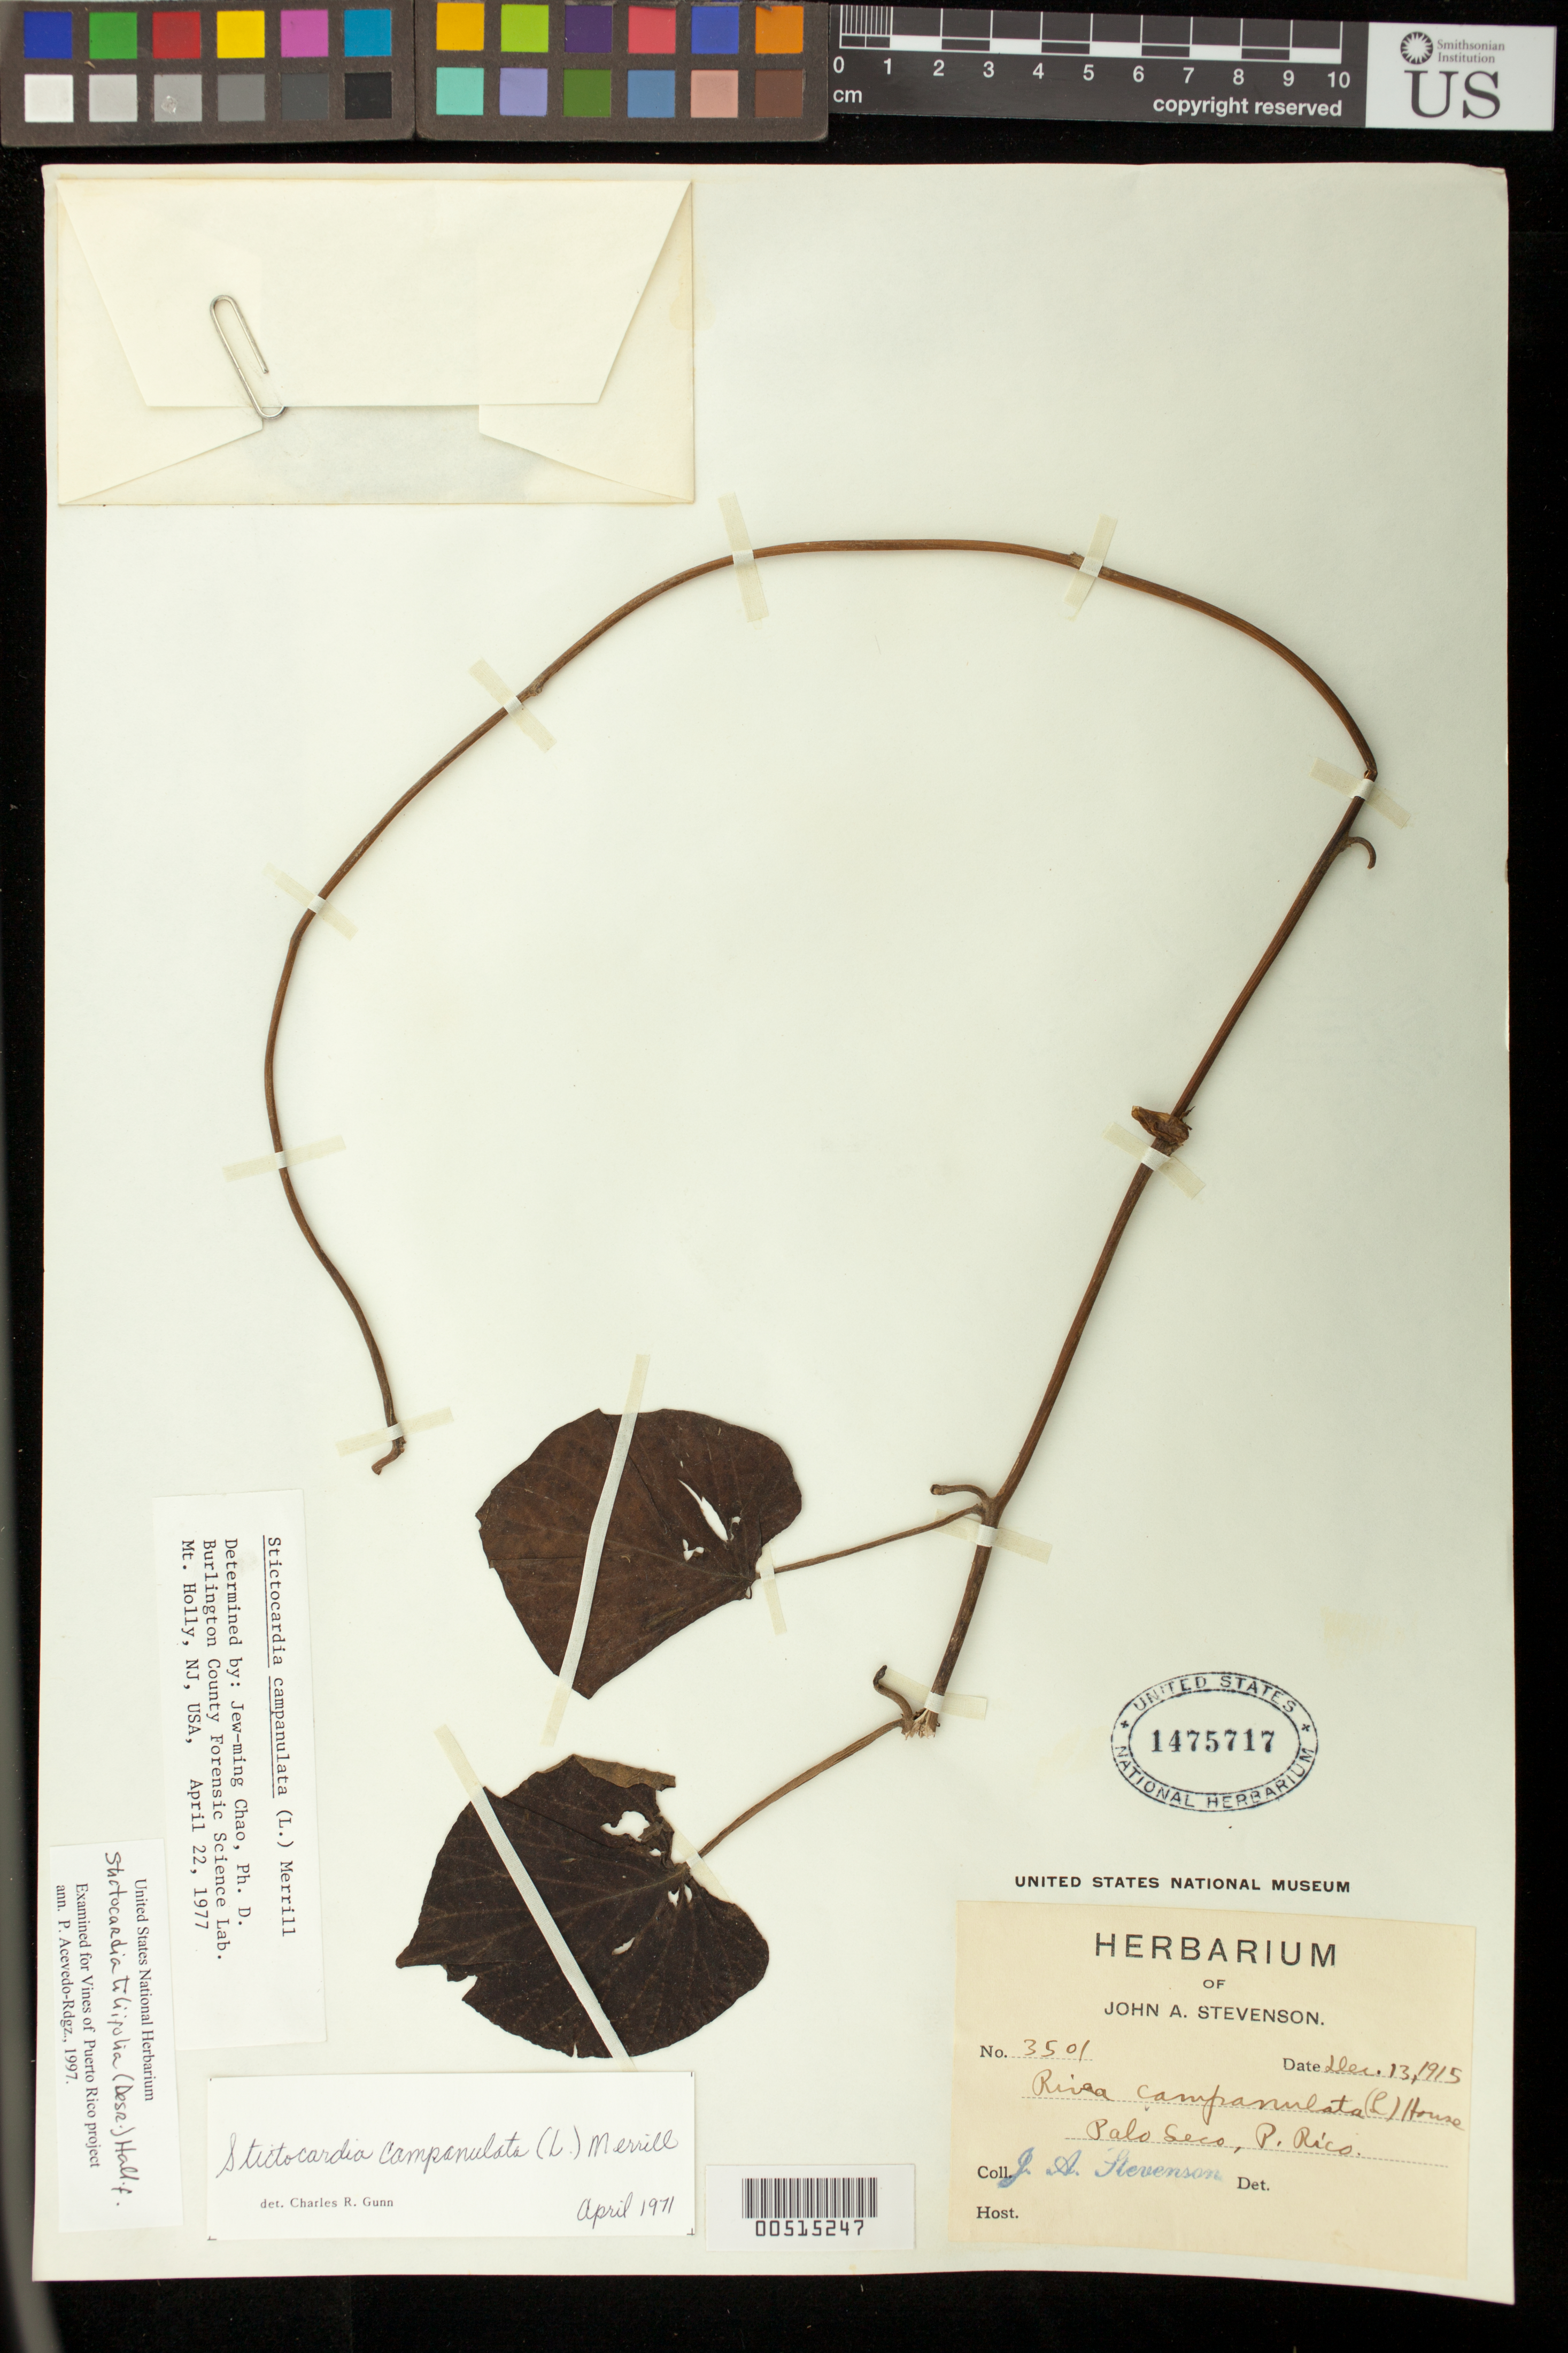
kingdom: Plantae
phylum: Tracheophyta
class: Magnoliopsida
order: Solanales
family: Convolvulaceae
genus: Stictocardia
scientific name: Stictocardia tiliifolia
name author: (Desr.) Hallier f.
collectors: J. Stevenson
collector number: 3501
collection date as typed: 13 Dec 1915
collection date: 1915-12-13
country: Puerto Rico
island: Greater Antilles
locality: Palo Seco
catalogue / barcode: US 1475717